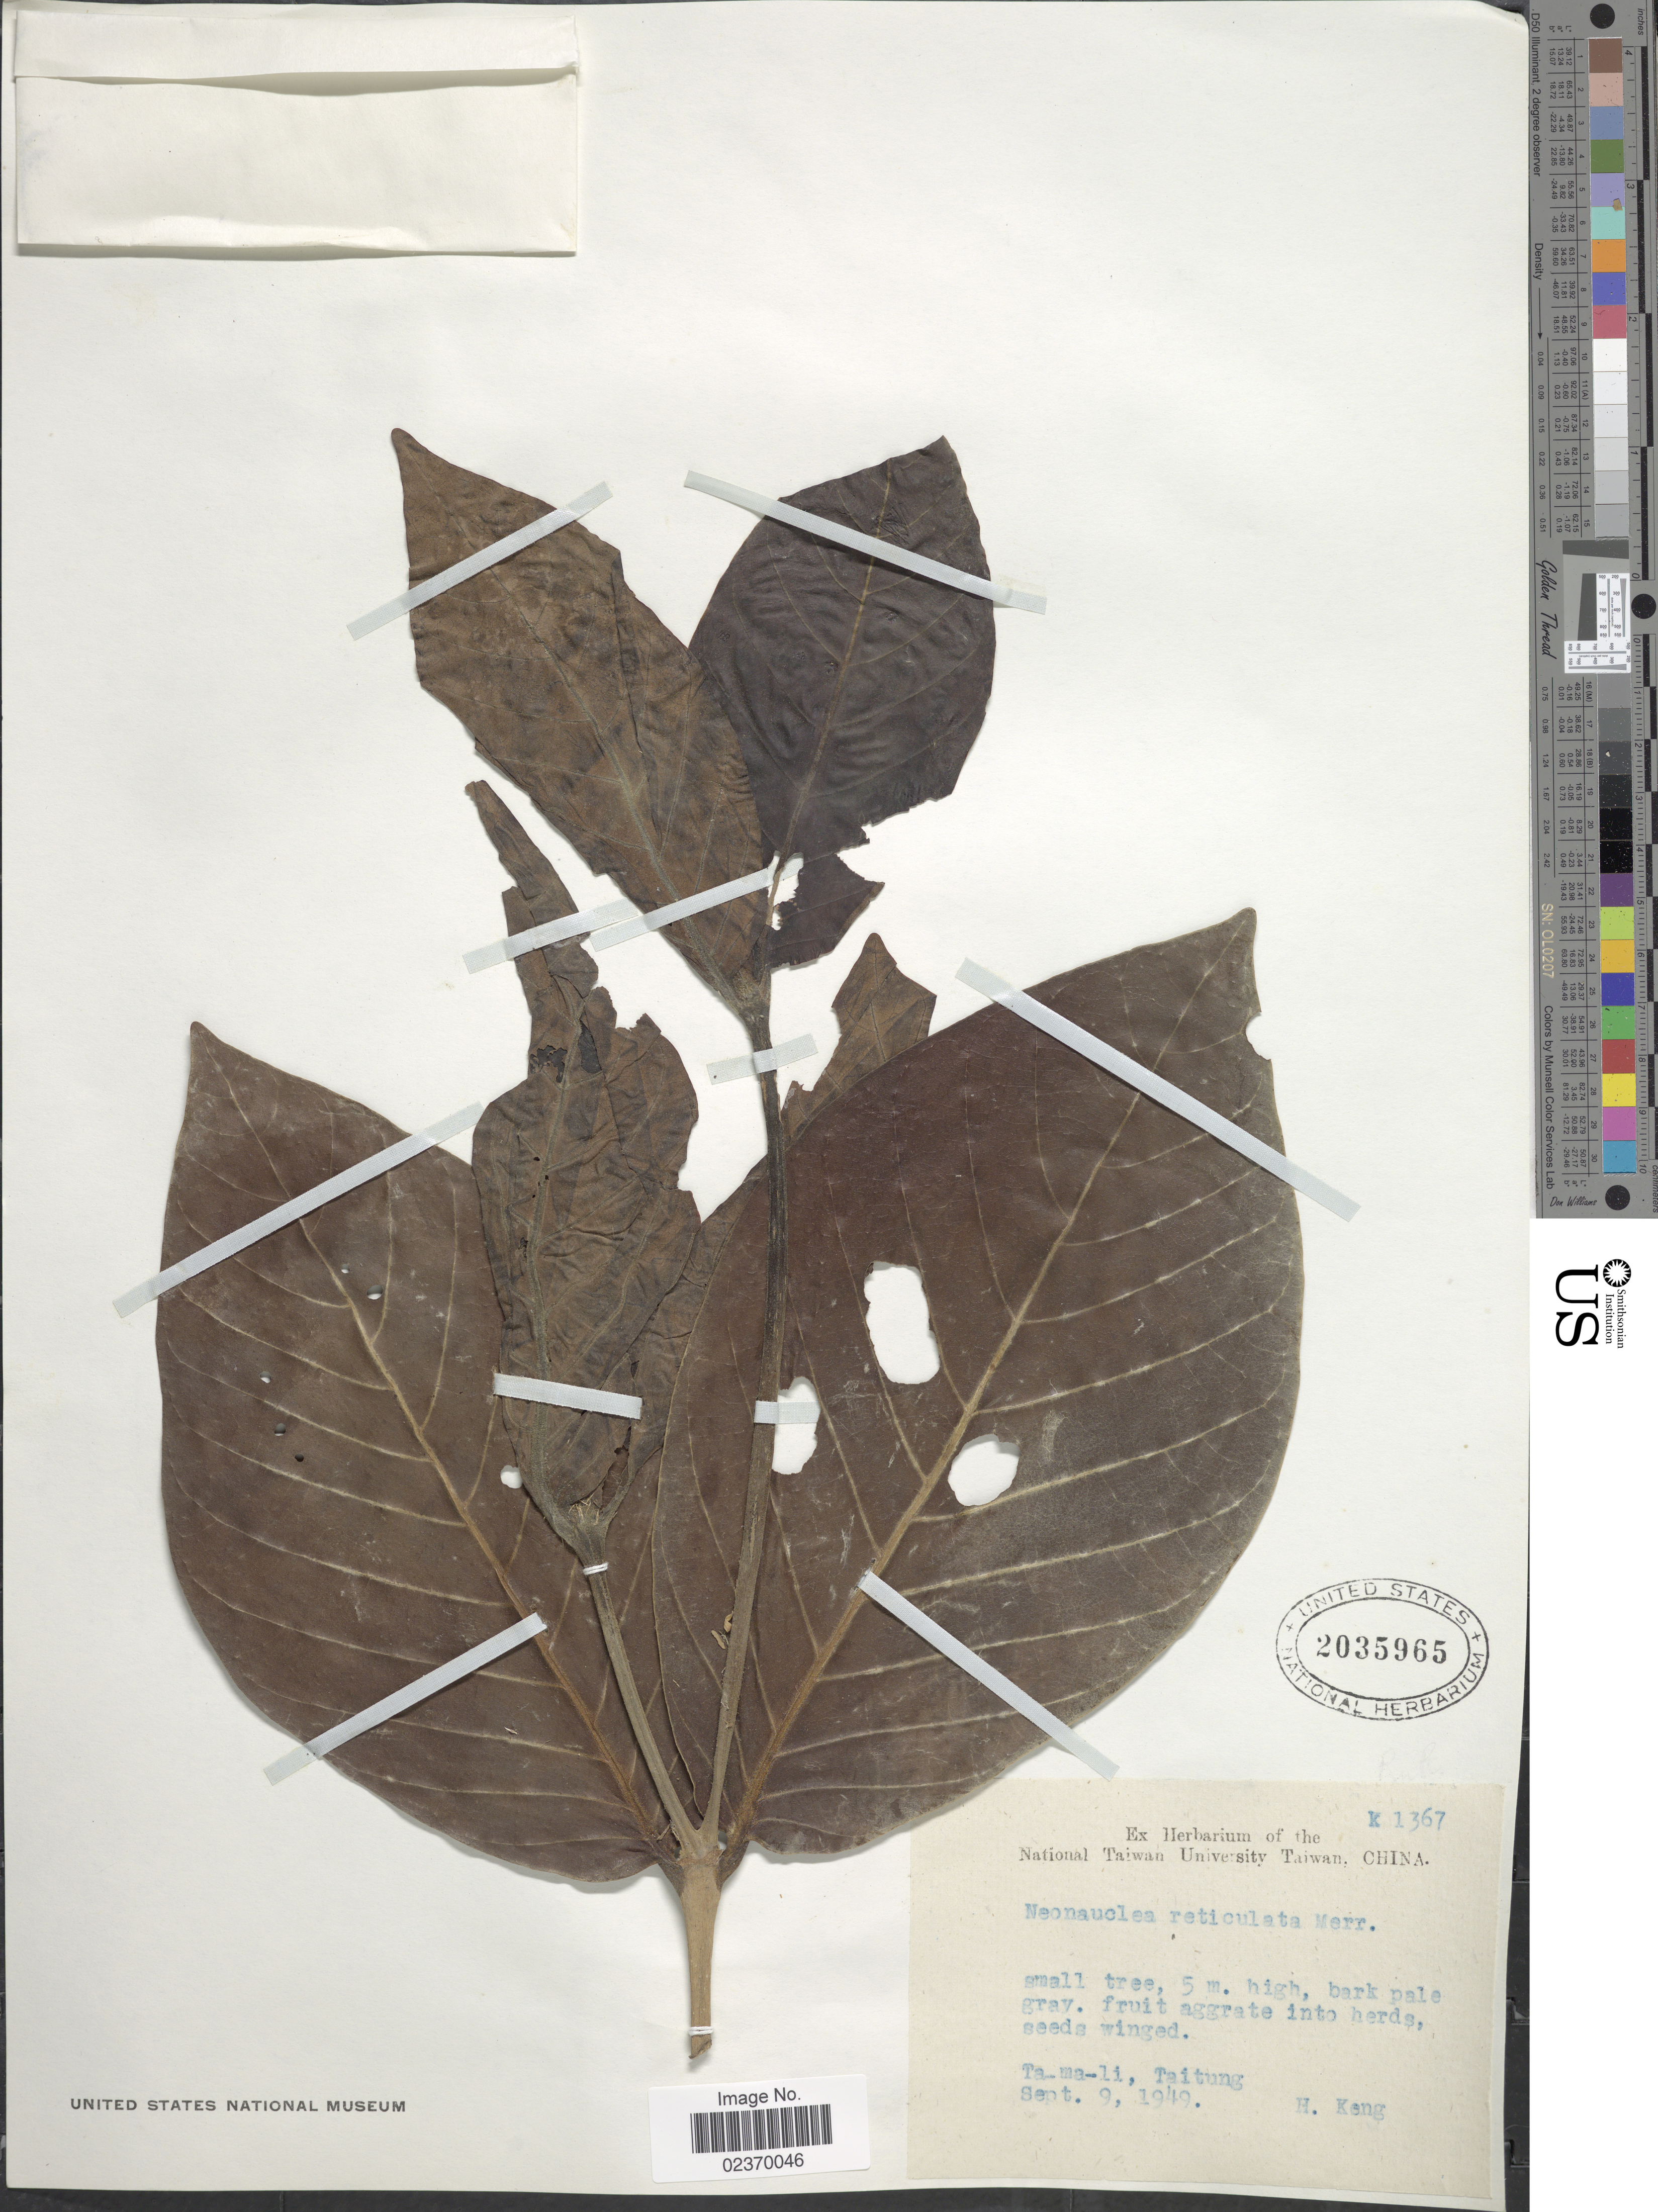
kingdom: Plantae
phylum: Tracheophyta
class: Magnoliopsida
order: Gentianales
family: Rubiaceae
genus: Neonauclea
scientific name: Neonauclea reticulata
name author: (Havil.) Merr.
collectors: H. Keng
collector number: K 1367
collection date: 1949-09-09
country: Taiwan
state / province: Taitung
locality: Ta-ma-li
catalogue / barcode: US 2035965